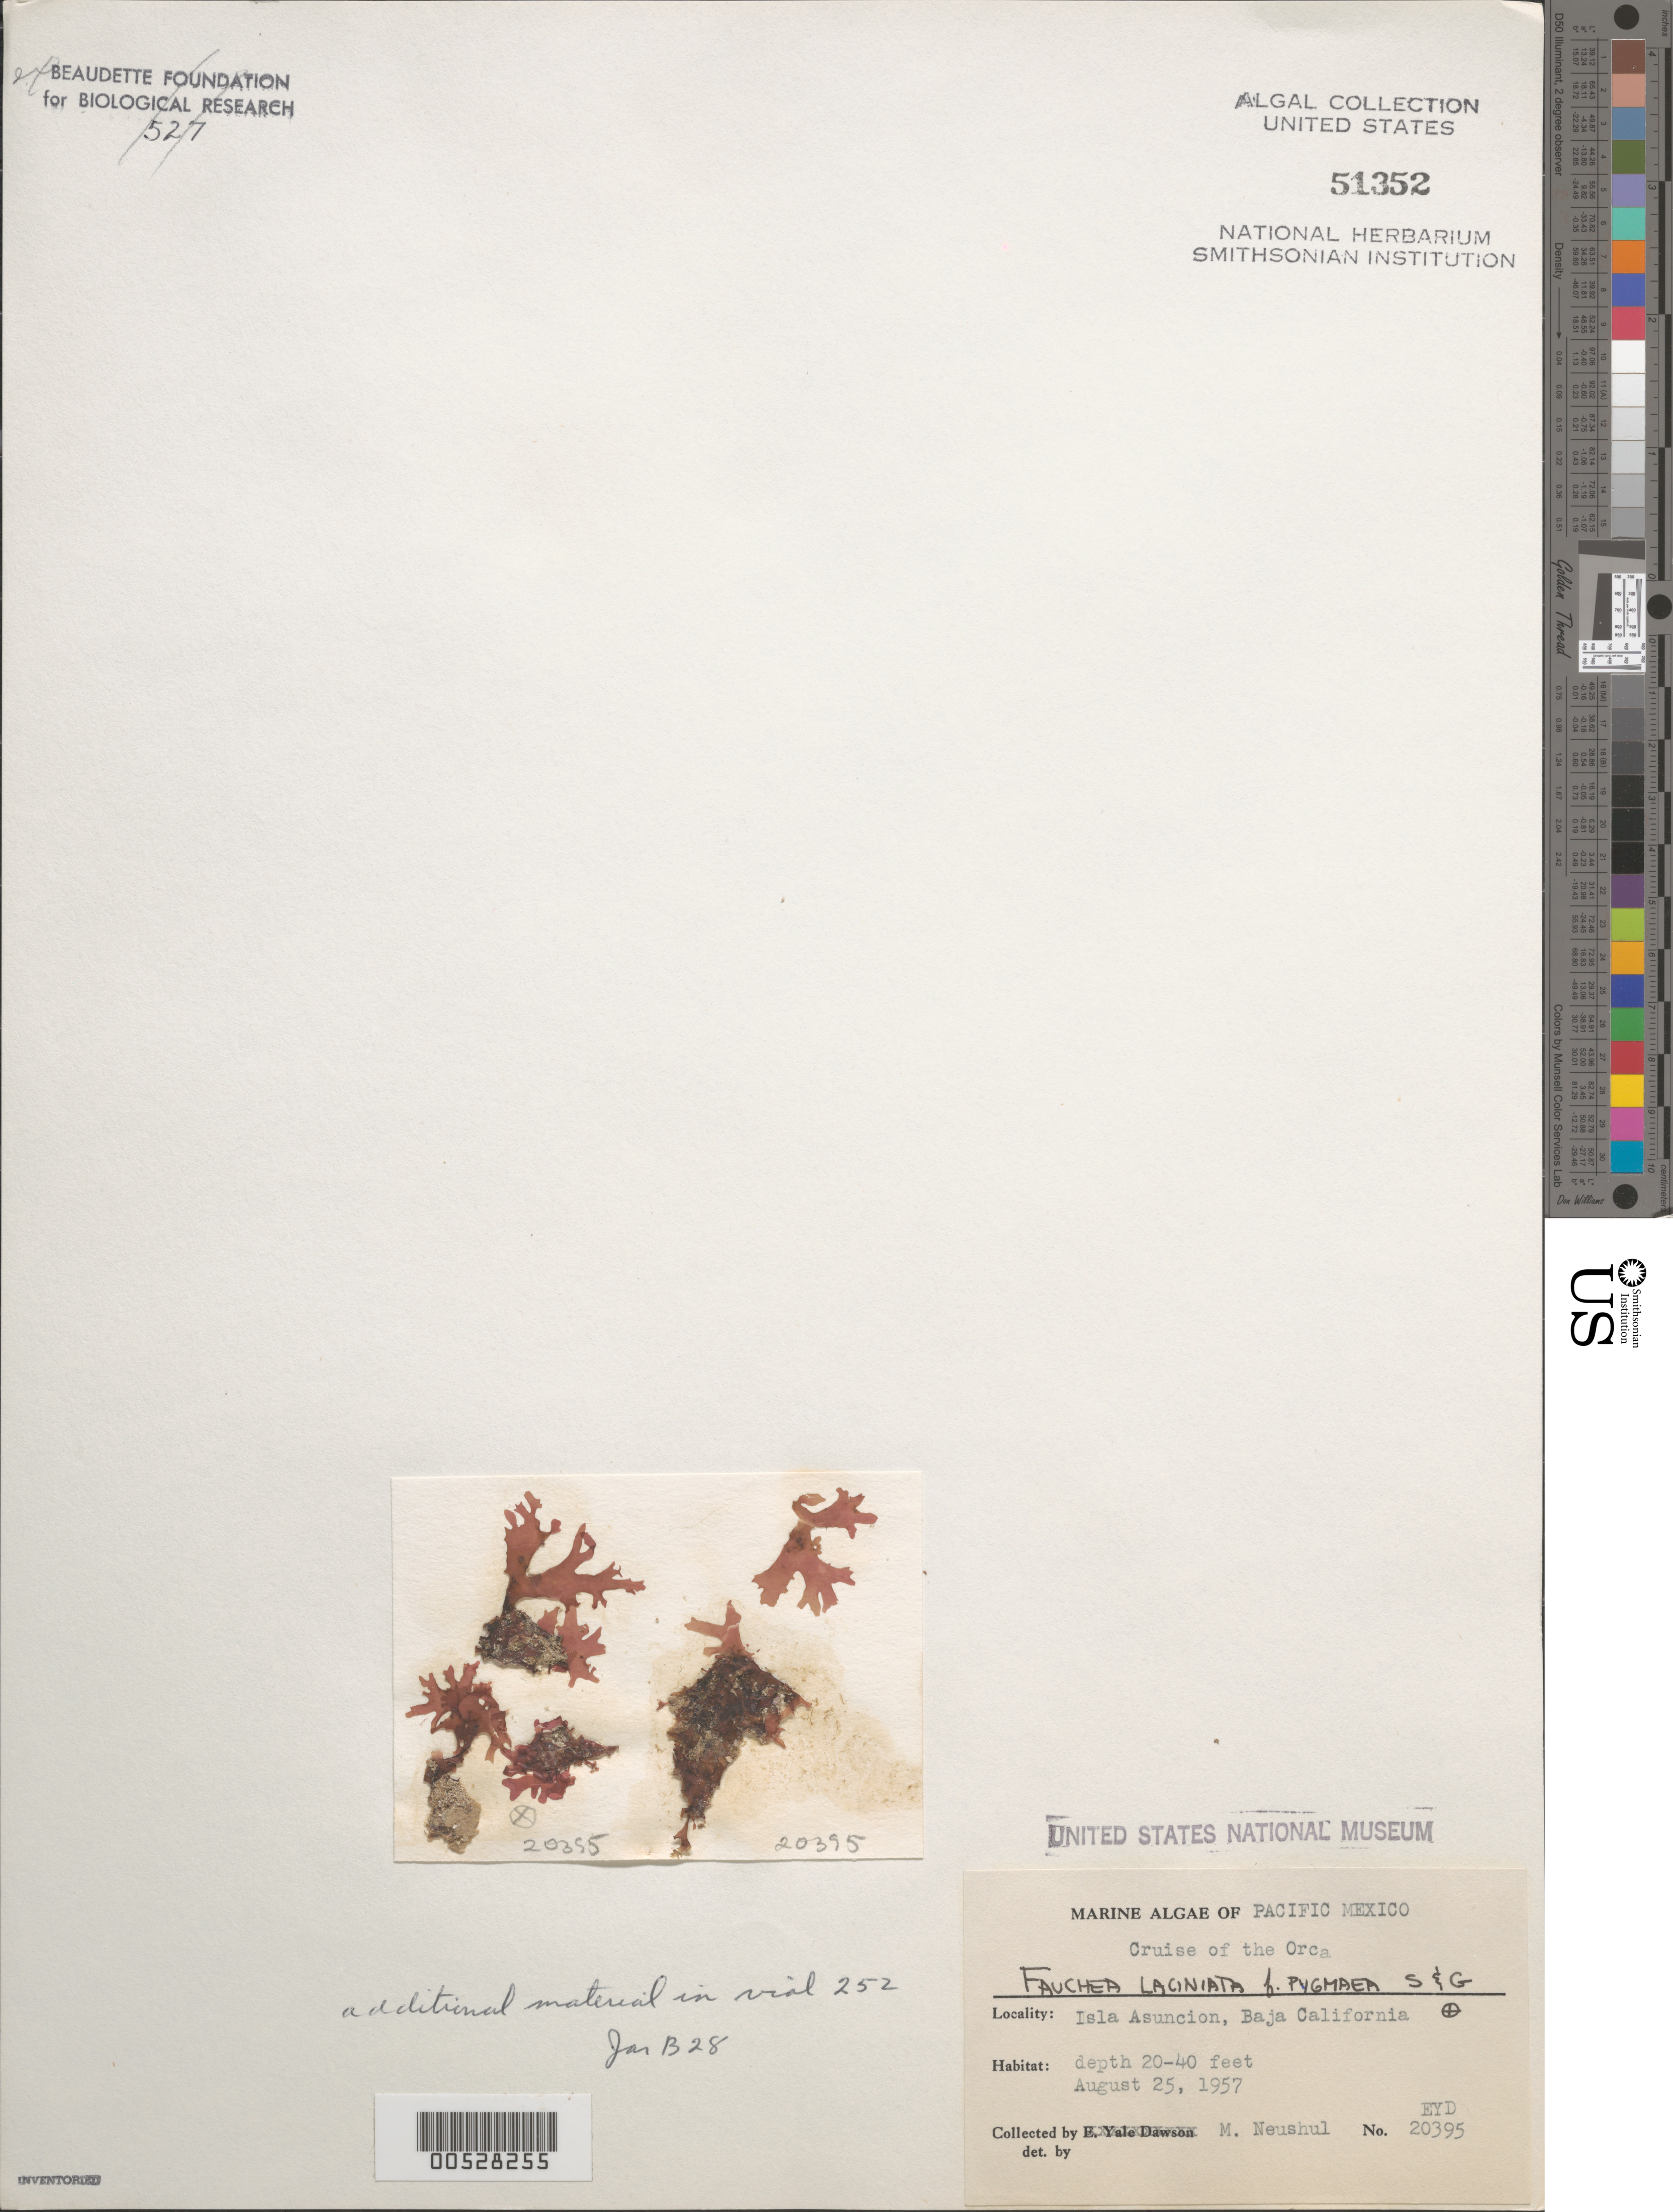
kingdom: Plantae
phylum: Rhodophyta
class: Florideophyceae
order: Rhodymeniales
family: Faucheaceae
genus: Gloiocladia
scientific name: Gloiocladia laciniata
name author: (J. Agardh) Rodríguez-Prieto & N. Sánchez in Rodríguez-Prieto et al.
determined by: Algae name updating Project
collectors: M. Neushul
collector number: EYD 20395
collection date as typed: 25 Aug 1957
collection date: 1957-08-25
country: Mexico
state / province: Baja California Sur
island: Isla Asuncion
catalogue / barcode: US 51352